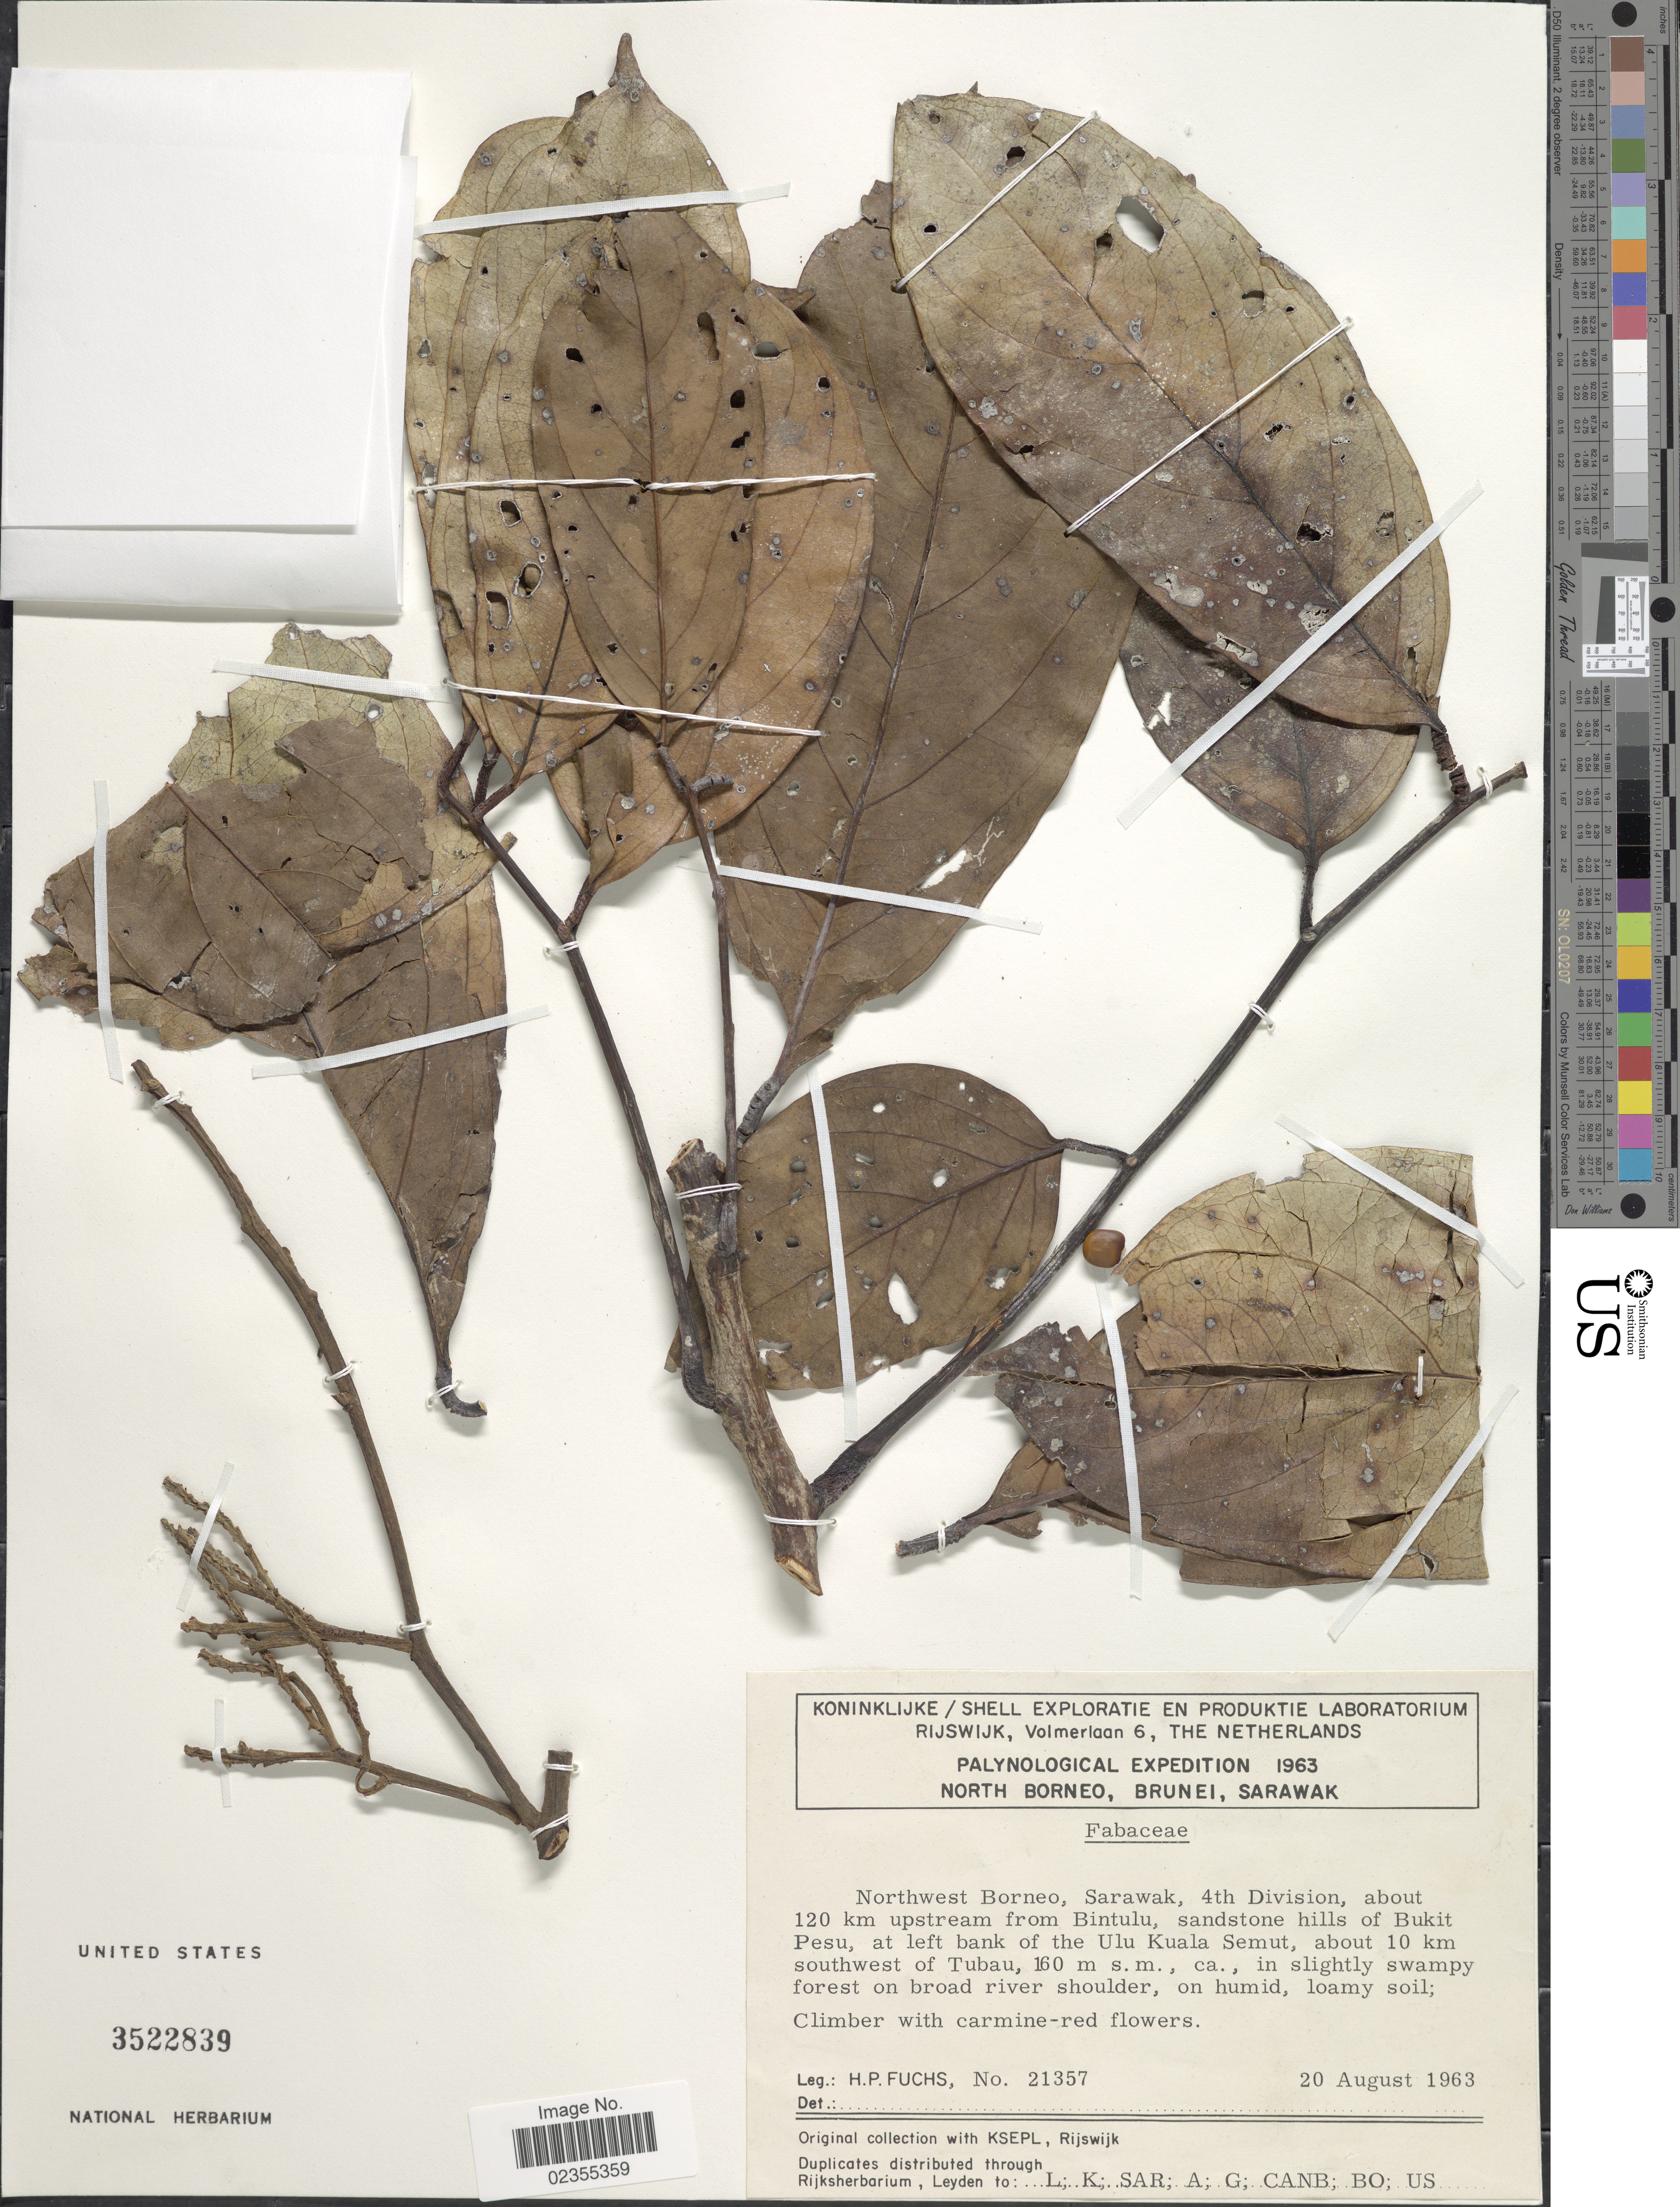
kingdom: Plantae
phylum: Tracheophyta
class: Magnoliopsida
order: Fabales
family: Fabaceae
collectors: H. P. Fuchs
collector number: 21357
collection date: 1963-08-20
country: Malaysia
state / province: Sarawak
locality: Northwest Borneo, 4th Division, about 120 km upstream from Bintulu, sandstone hills of Bukit Pesu, at left bank of the Ulu Kuala Semut, about 10 km southwest of Tubau., in slightly swampy forest on broad river shoulder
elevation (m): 160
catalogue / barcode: US 3522839